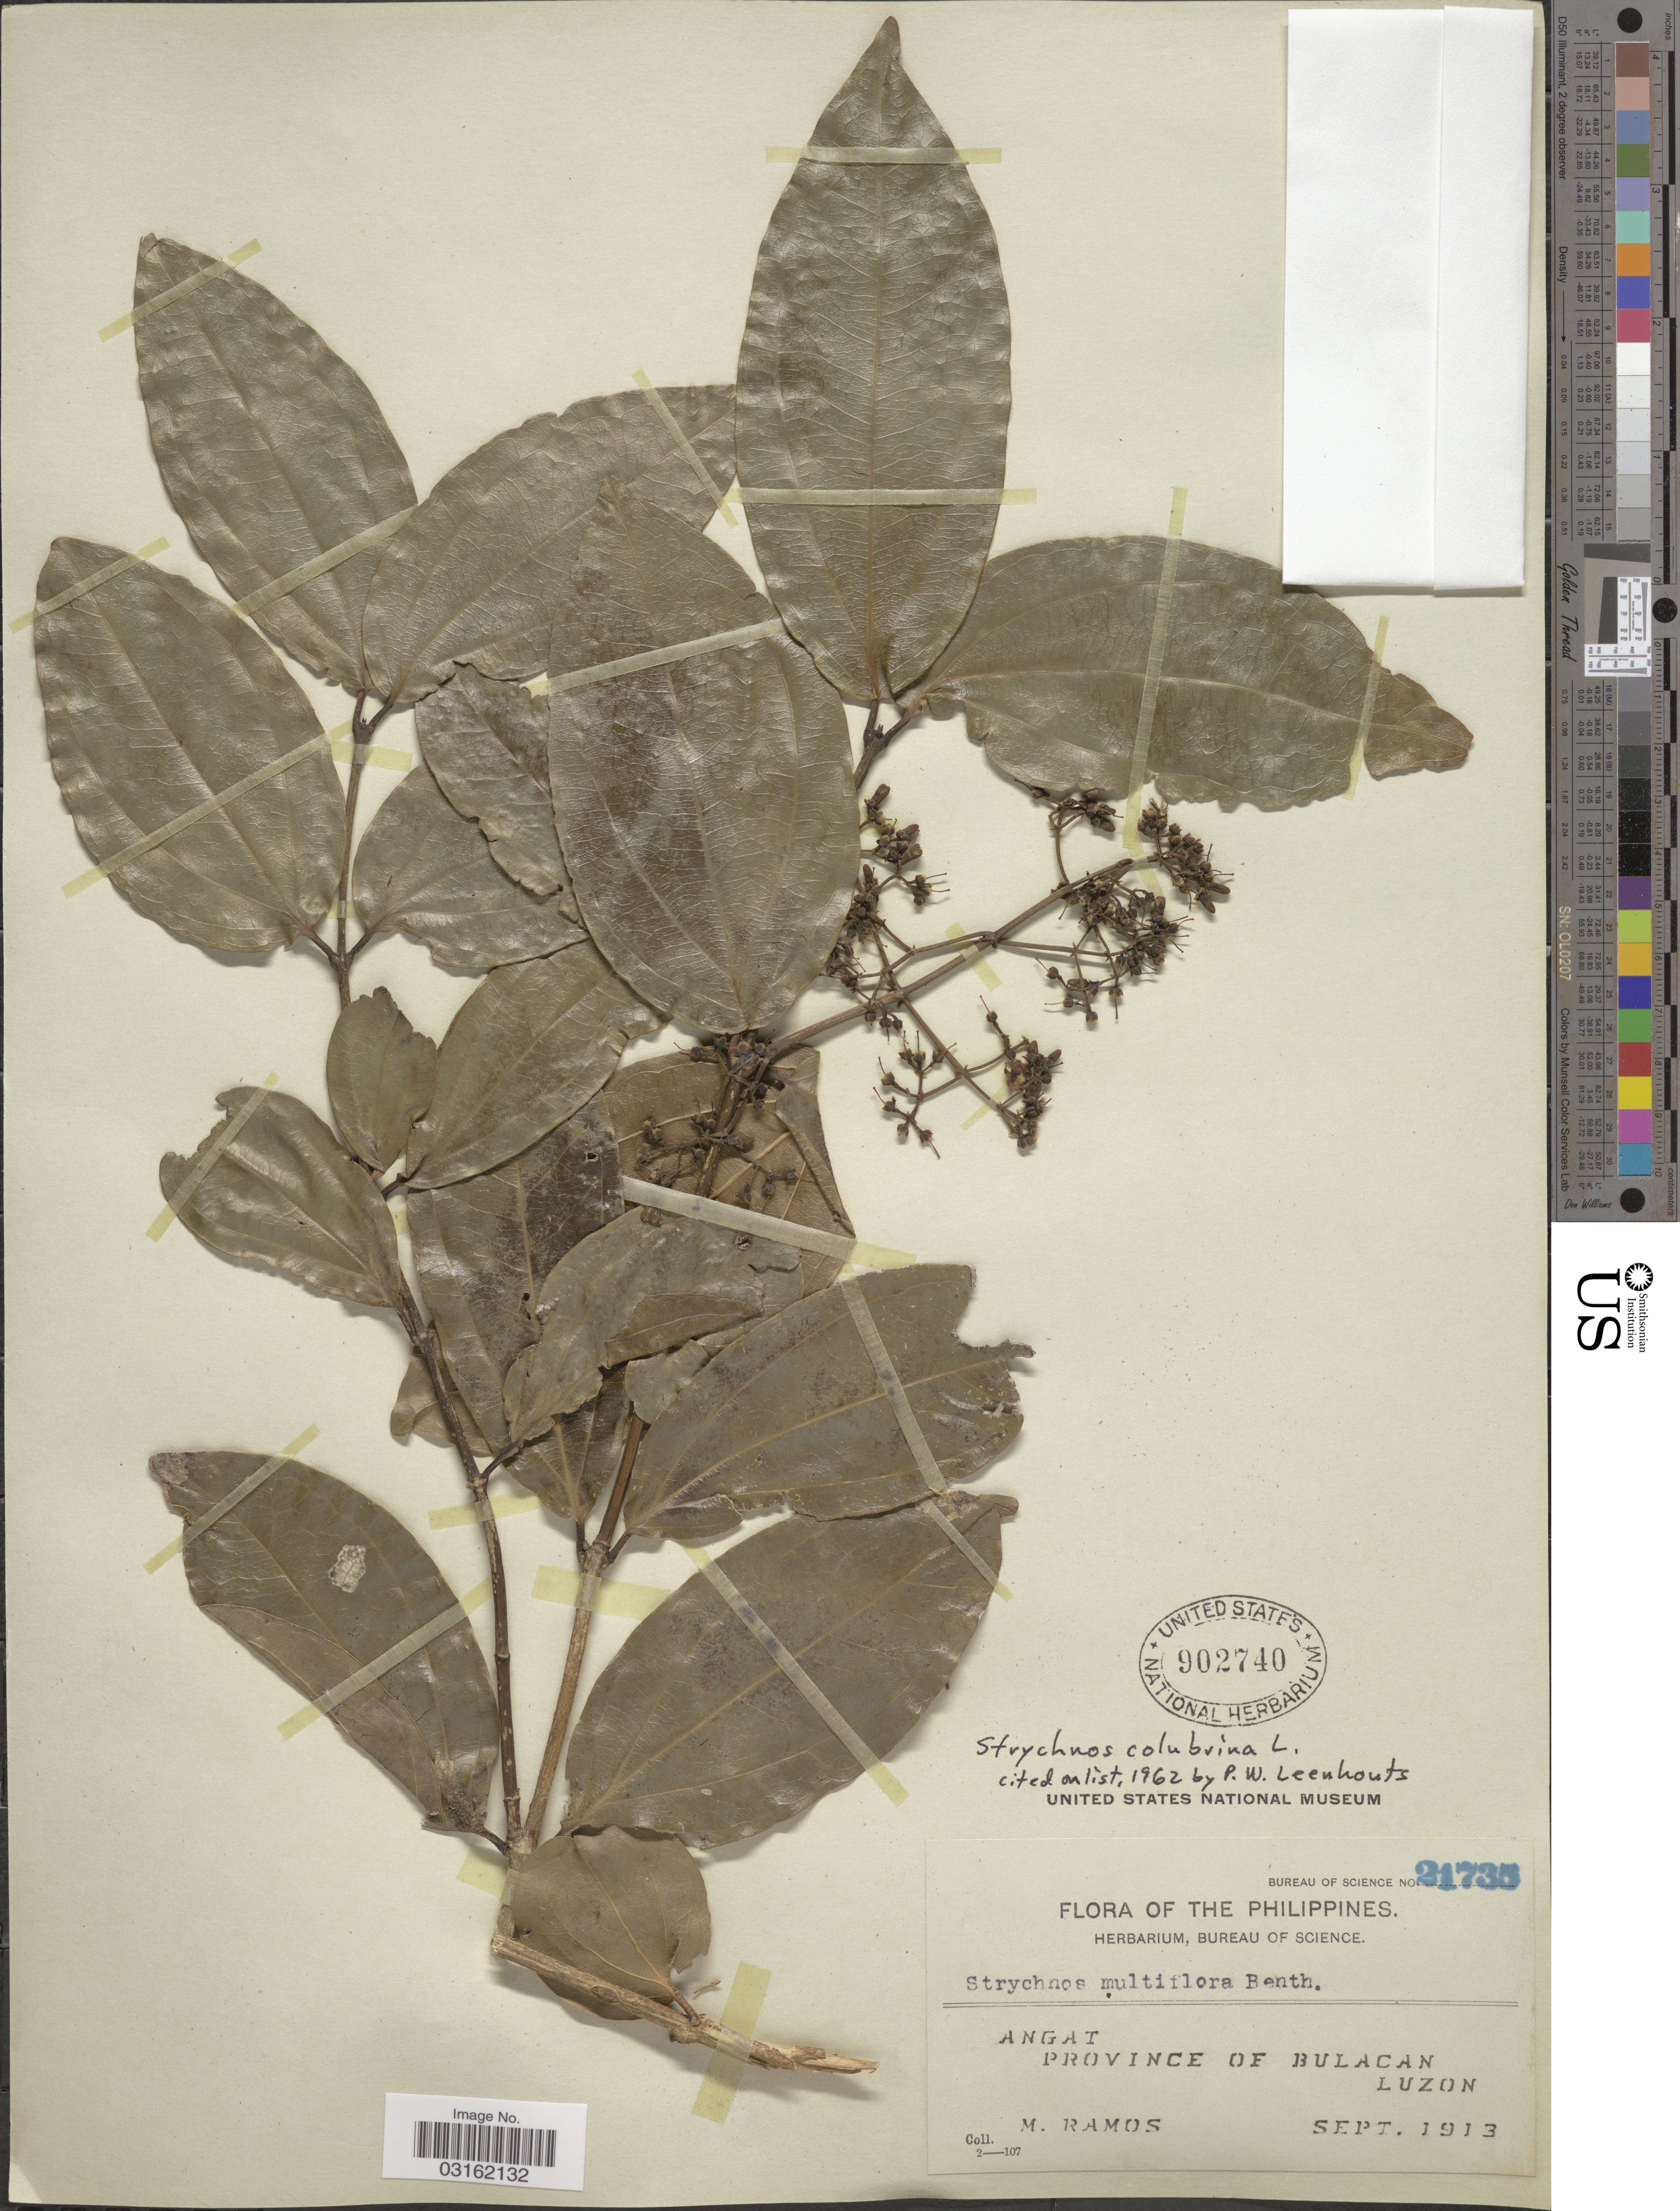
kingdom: Plantae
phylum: Tracheophyta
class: Magnoliopsida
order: Gentianales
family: Loganiaceae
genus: Strychnos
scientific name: Strychnos colubrina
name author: L.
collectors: M. Ramos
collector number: Bureau of science 21735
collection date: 1913-09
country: Philippines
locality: Angat, Province of Bulacan, Luzon.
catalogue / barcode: US 902740